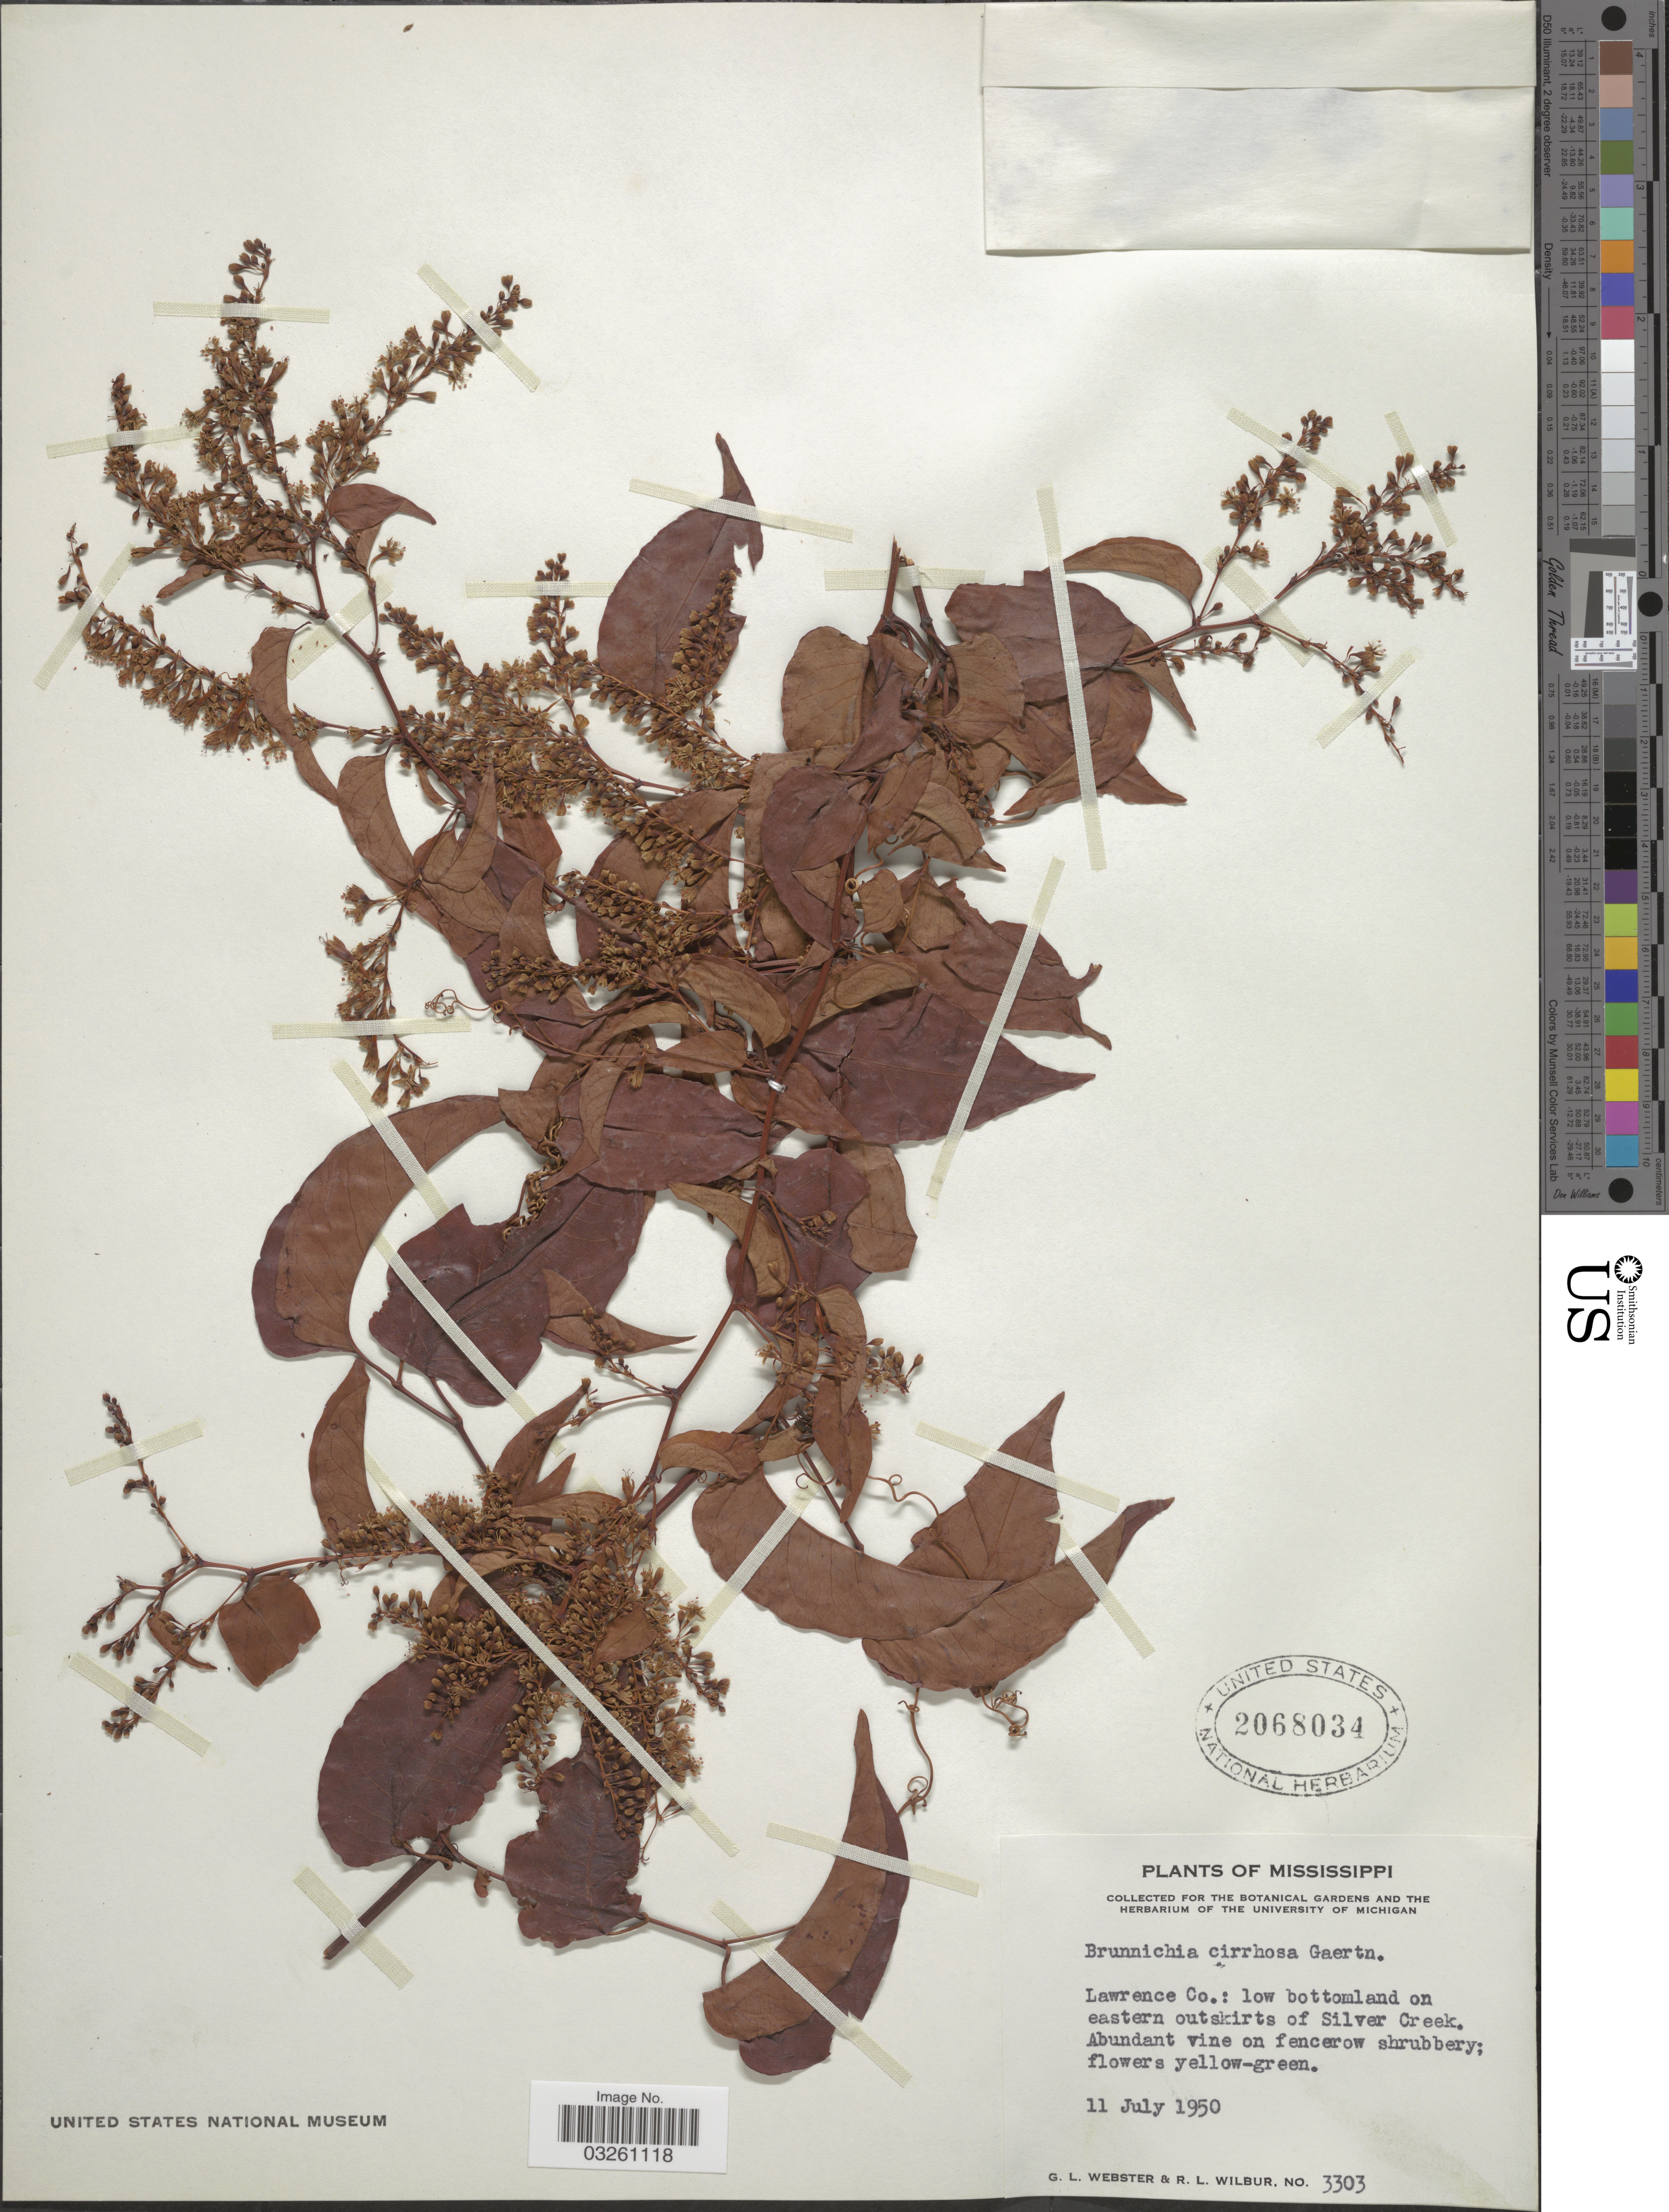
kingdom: Plantae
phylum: Tracheophyta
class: Magnoliopsida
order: Caryophyllales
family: Polygonaceae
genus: Brunnichia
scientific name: Brunnichia cirrhosa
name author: Gaertn.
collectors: G. L. Webster & R. L. Wilbur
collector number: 3303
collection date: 1950-07-11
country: United States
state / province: Mississippi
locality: Lawrence Co.: low bottomland on eastern outskirts of Silver Creek.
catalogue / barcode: US 2068034